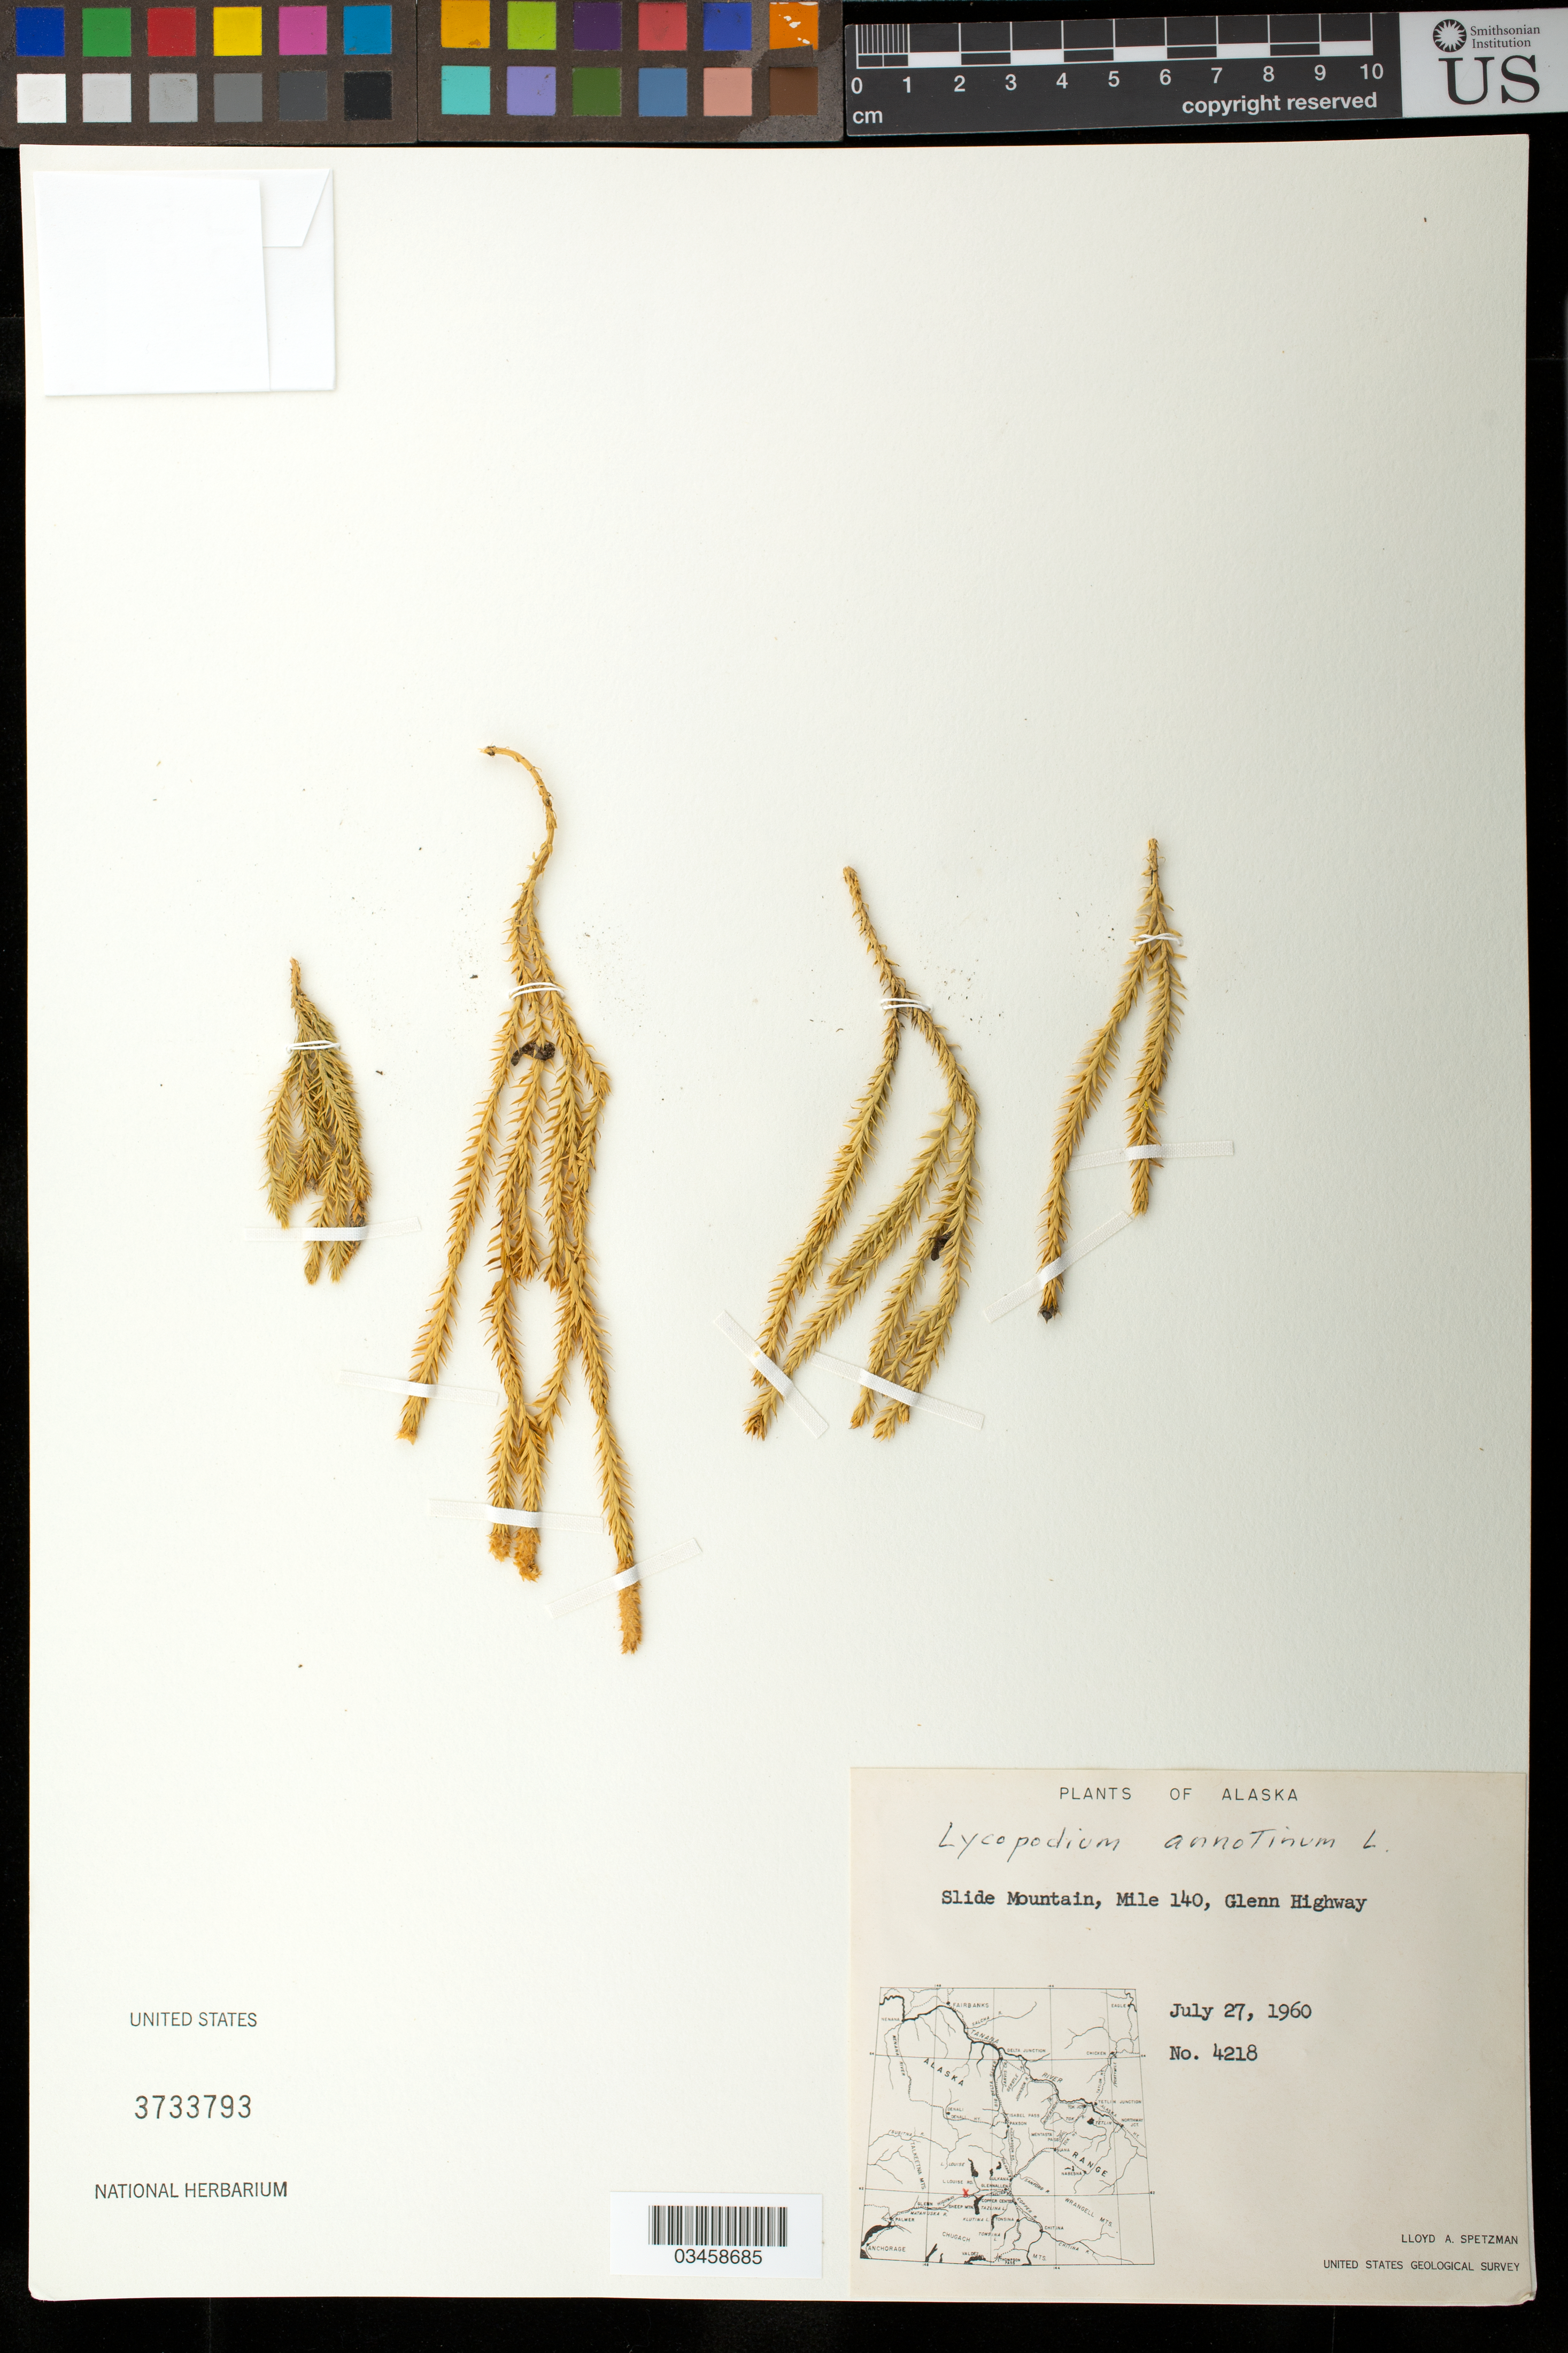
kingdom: Plantae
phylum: Tracheophyta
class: Lycopodiopsida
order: Lycopodiales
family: Lycopodiaceae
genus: Spinulum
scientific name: Spinulum annotinum subsp. annotinum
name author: (L.) A. Haines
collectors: L. Spetzman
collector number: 4218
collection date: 1960-07-27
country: United States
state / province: Alaska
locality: Slide mountain, Mile 140, Glenn Highway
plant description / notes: OR # 231032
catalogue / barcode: US 3733793